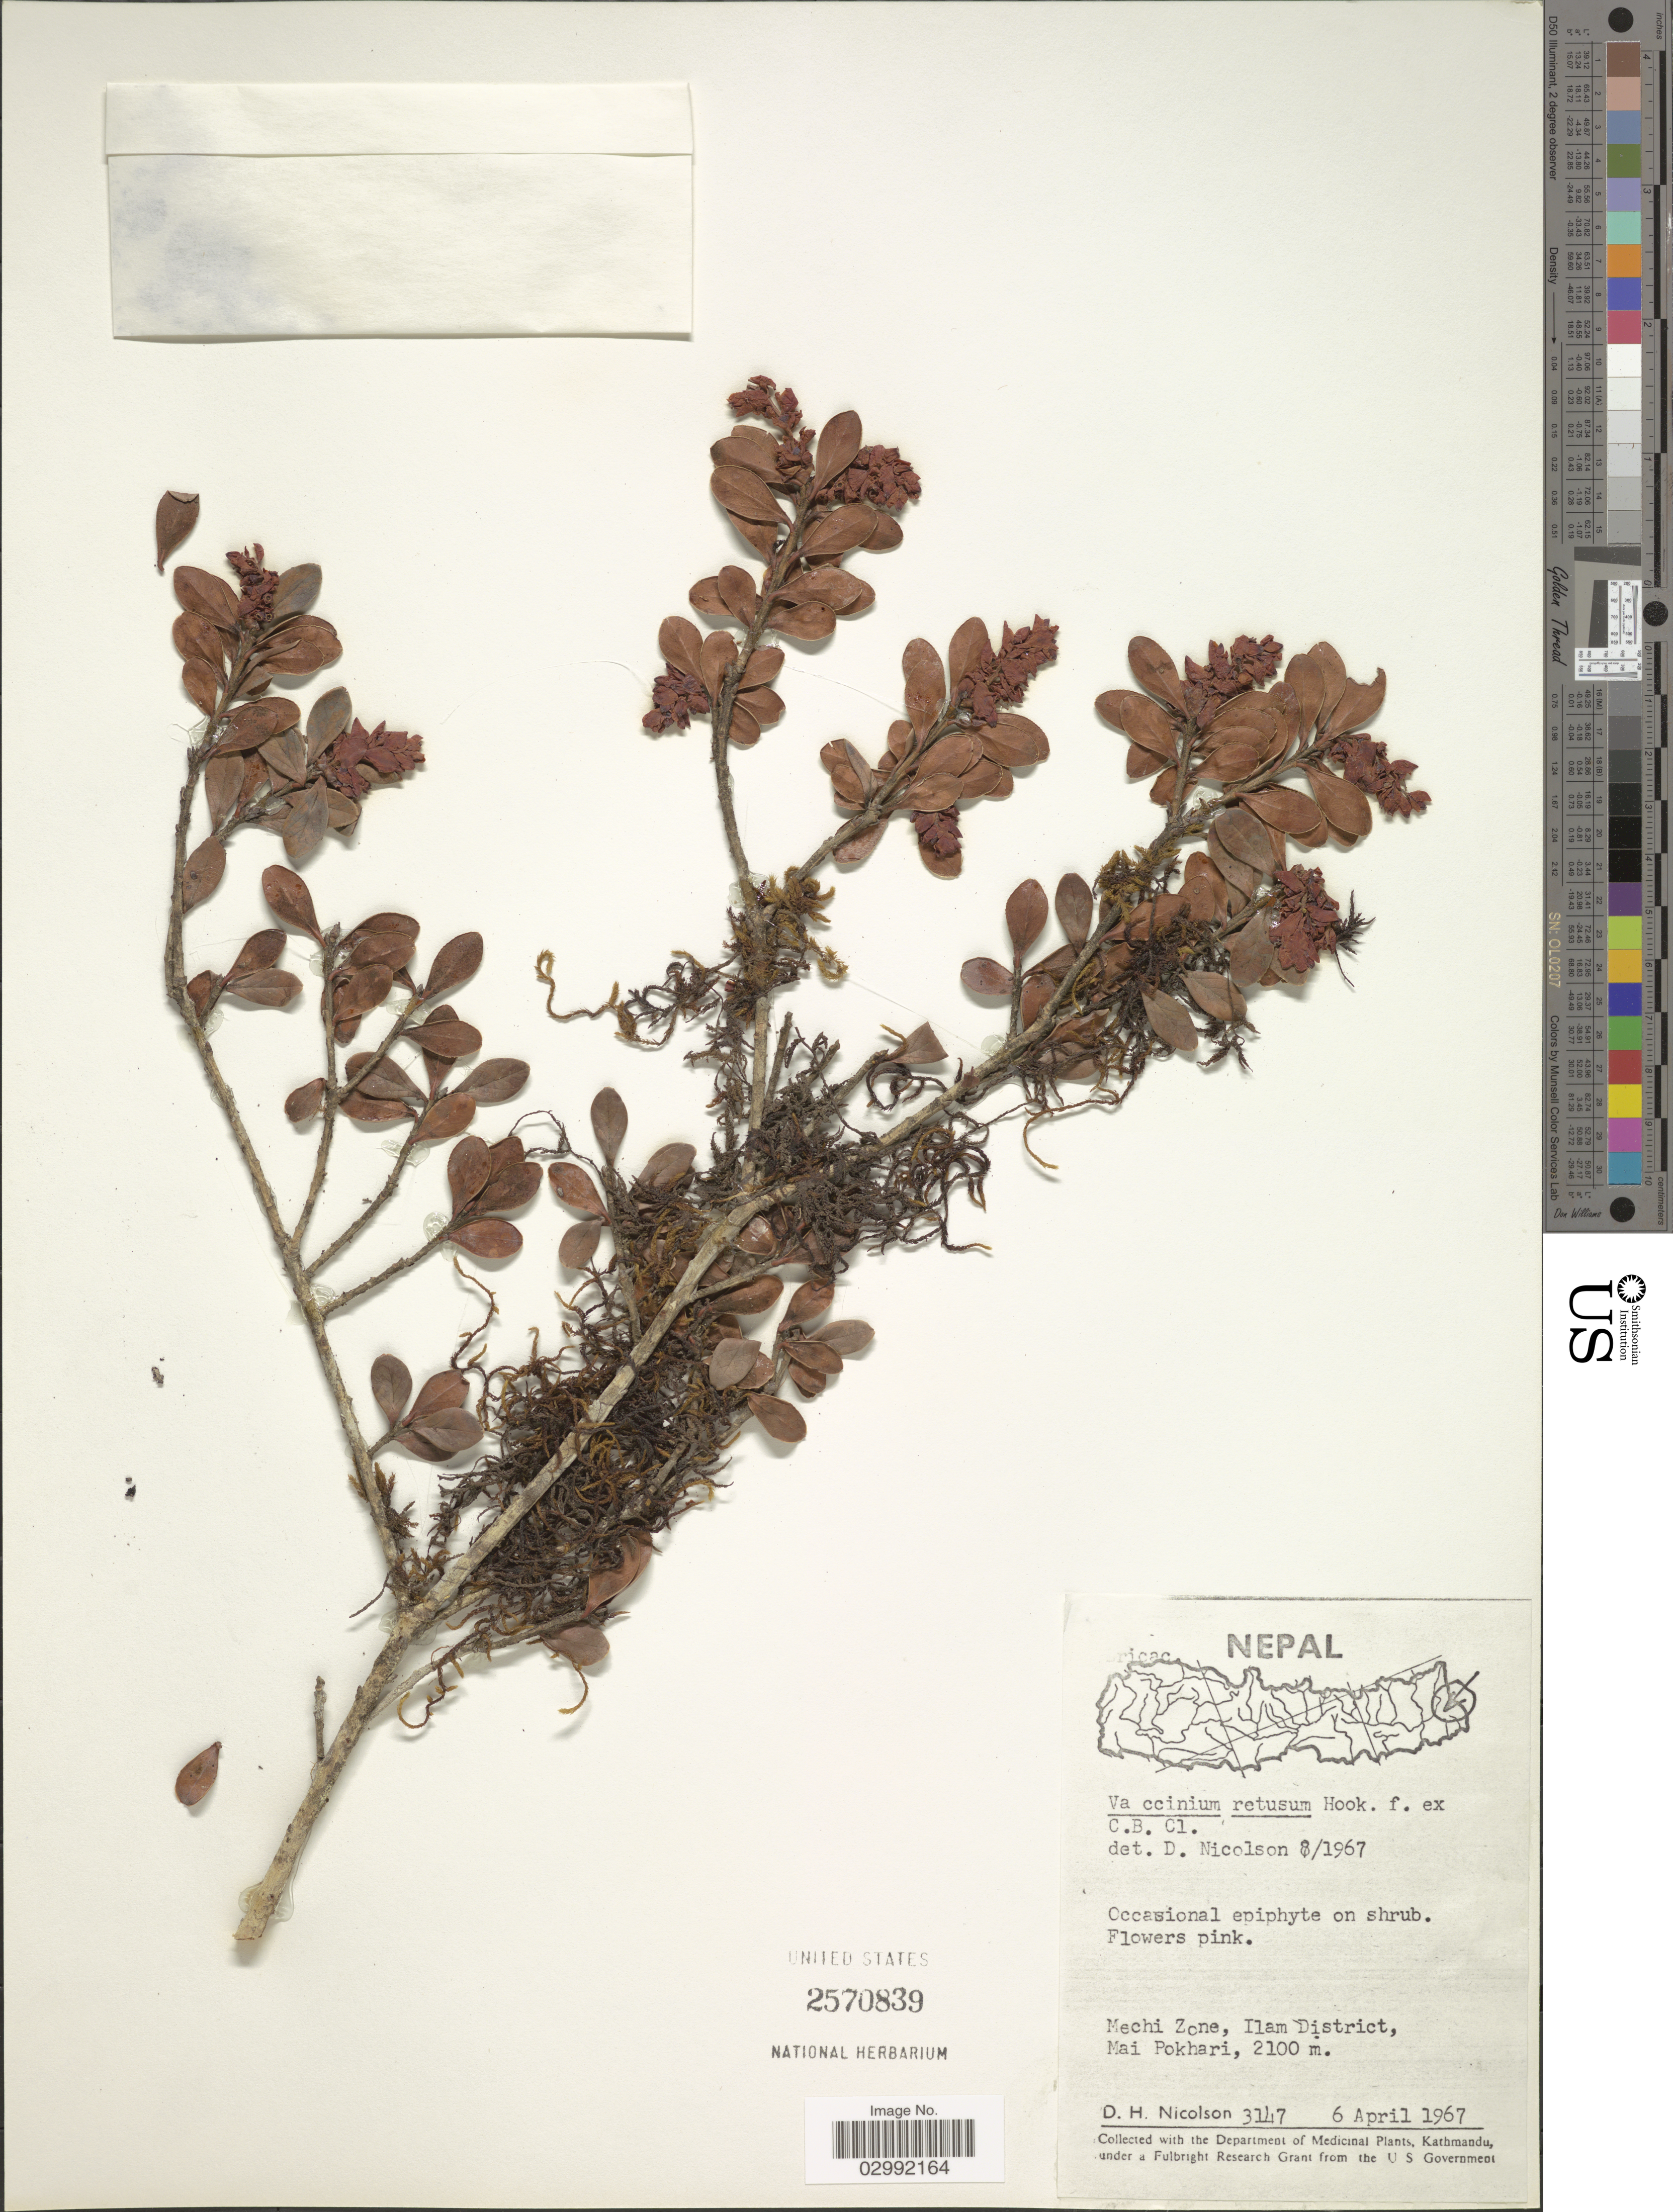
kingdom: Plantae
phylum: Tracheophyta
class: Magnoliopsida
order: Ericales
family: Ericaceae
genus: Vaccinium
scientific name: Vaccinium retusum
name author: (Griff.) Hook. f. ex C.B. Clarke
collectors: D. H. Nicolson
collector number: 3147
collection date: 1967-04-06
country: Nepal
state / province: Mechi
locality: Mechi Zone, Ilam District, Mai Pokhari.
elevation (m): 2100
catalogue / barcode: US 2570839